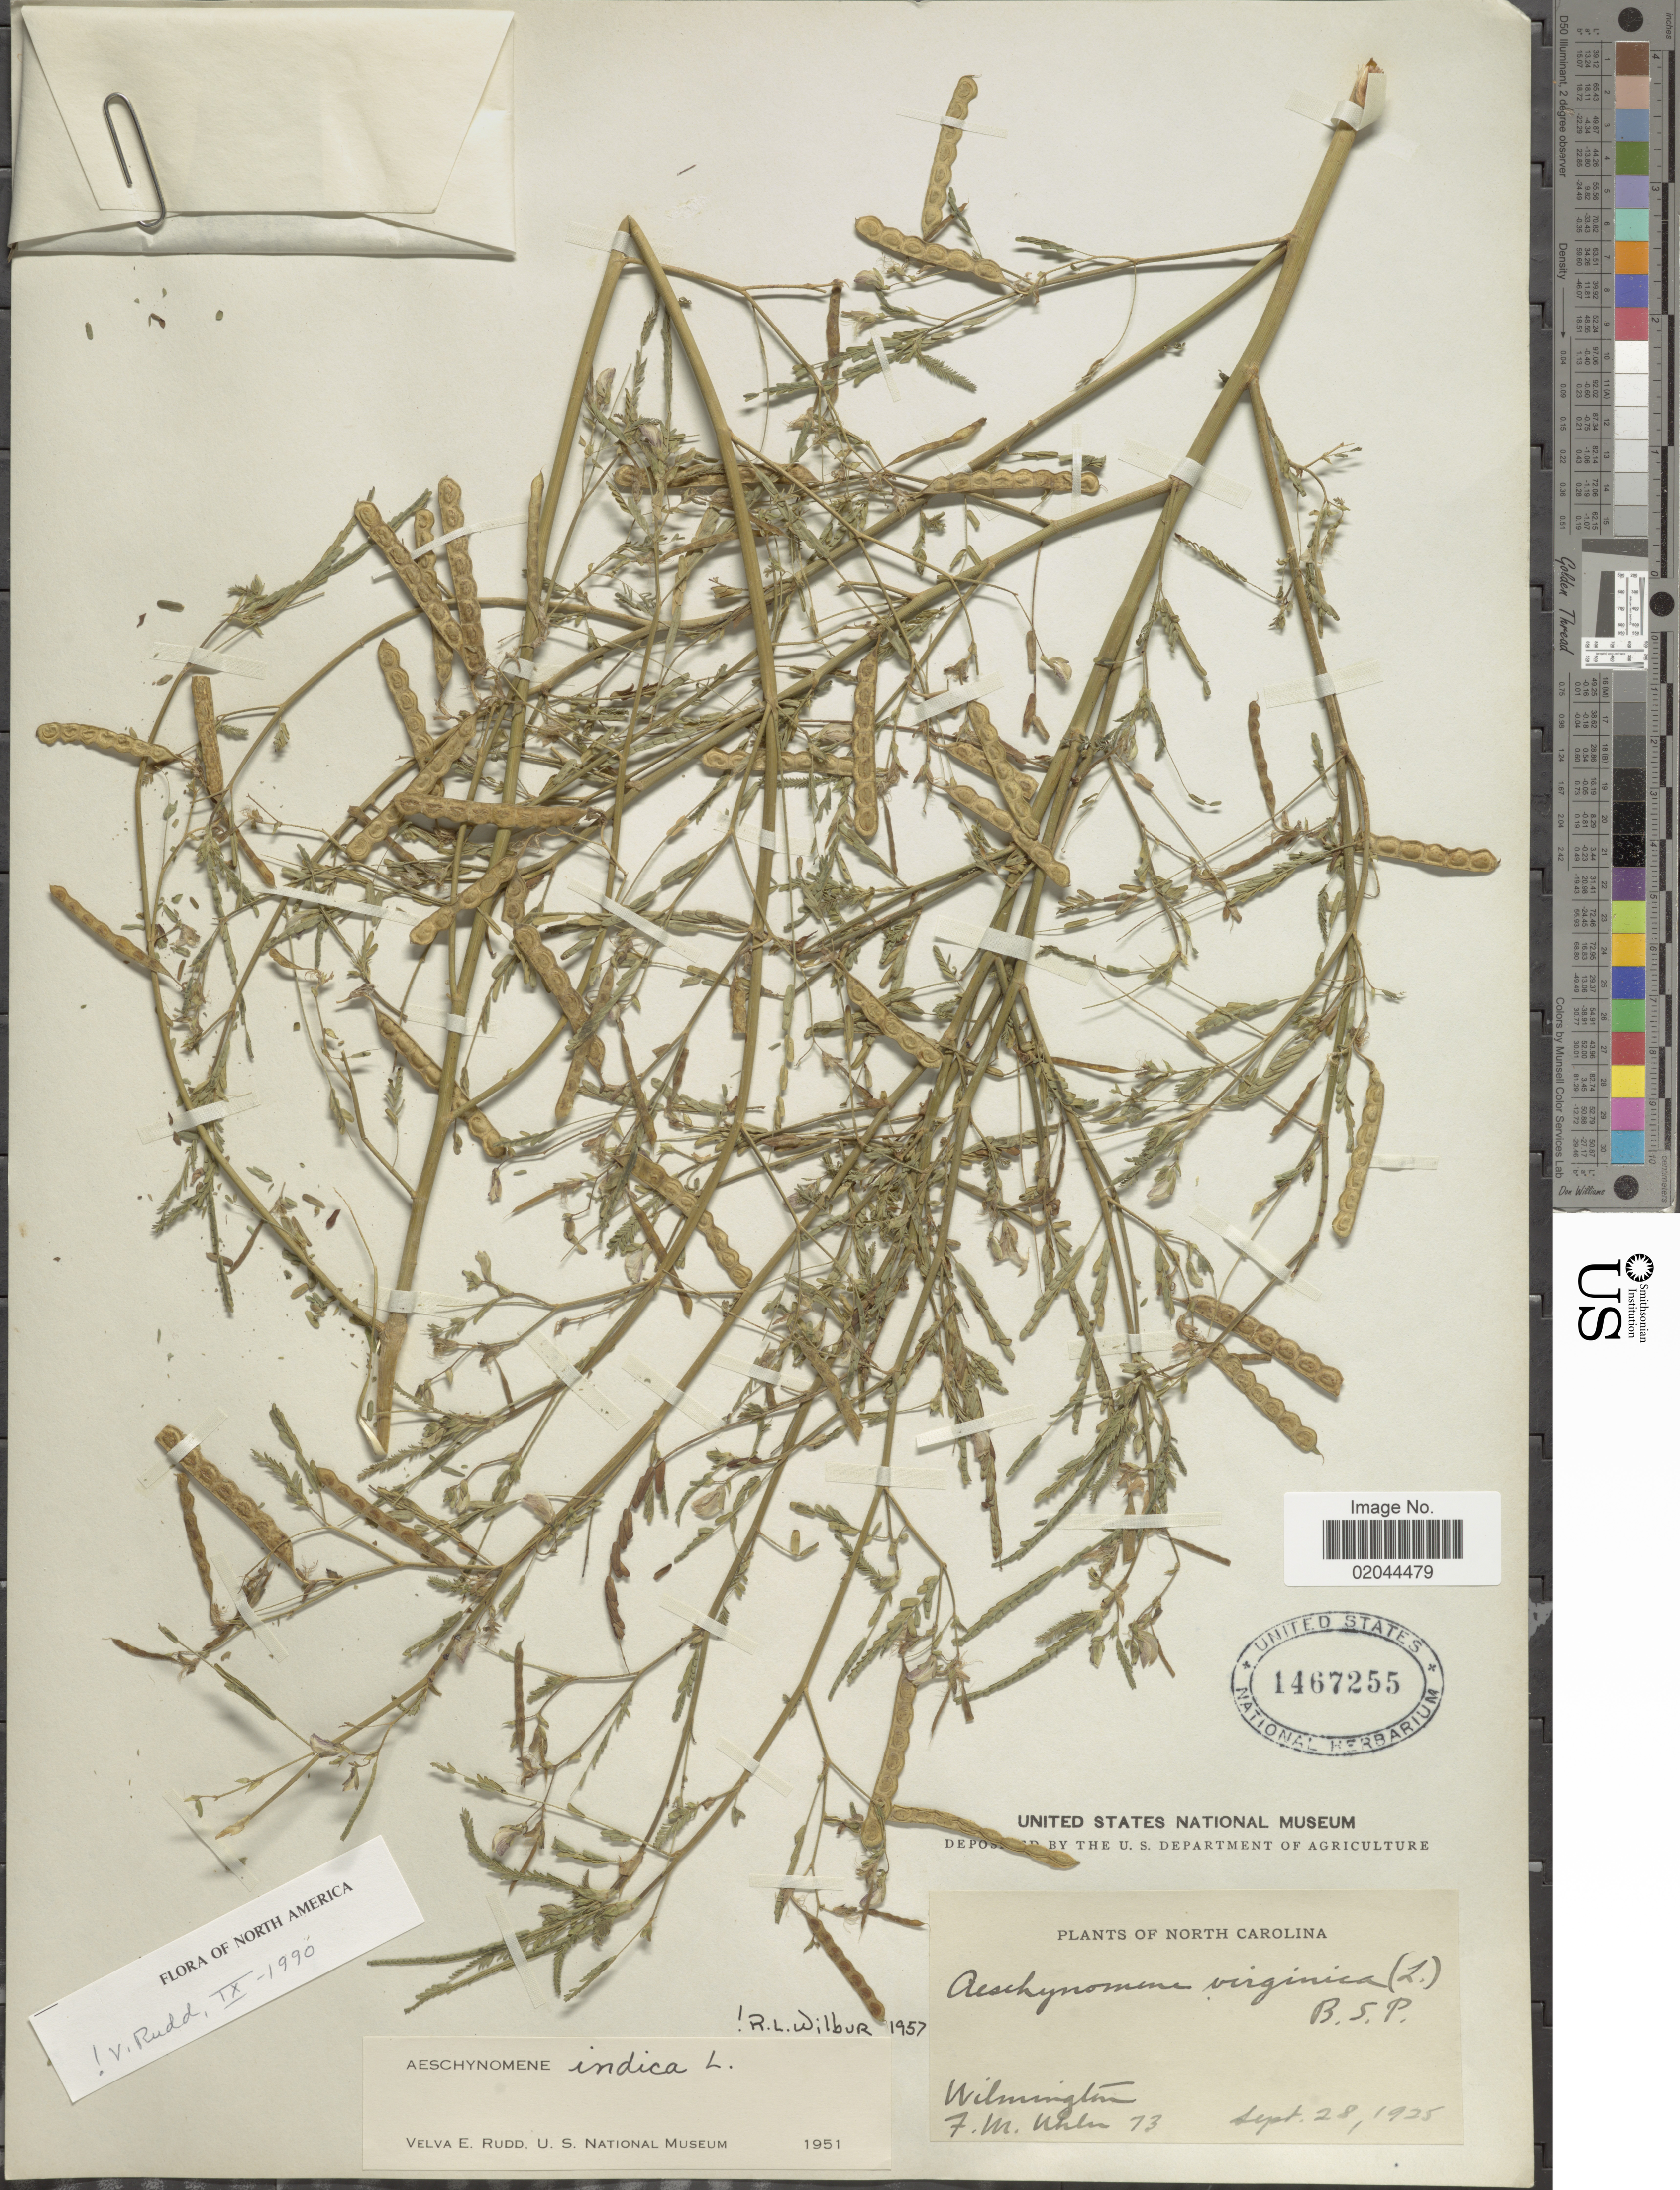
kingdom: Plantae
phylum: Tracheophyta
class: Magnoliopsida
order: Fabales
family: Fabaceae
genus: Aeschynomene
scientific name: Aeschynomene indica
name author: L.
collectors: F. M. Uhler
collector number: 73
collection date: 1925-06-28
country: United States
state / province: North Carolina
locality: Wilmington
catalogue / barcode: US 1467255